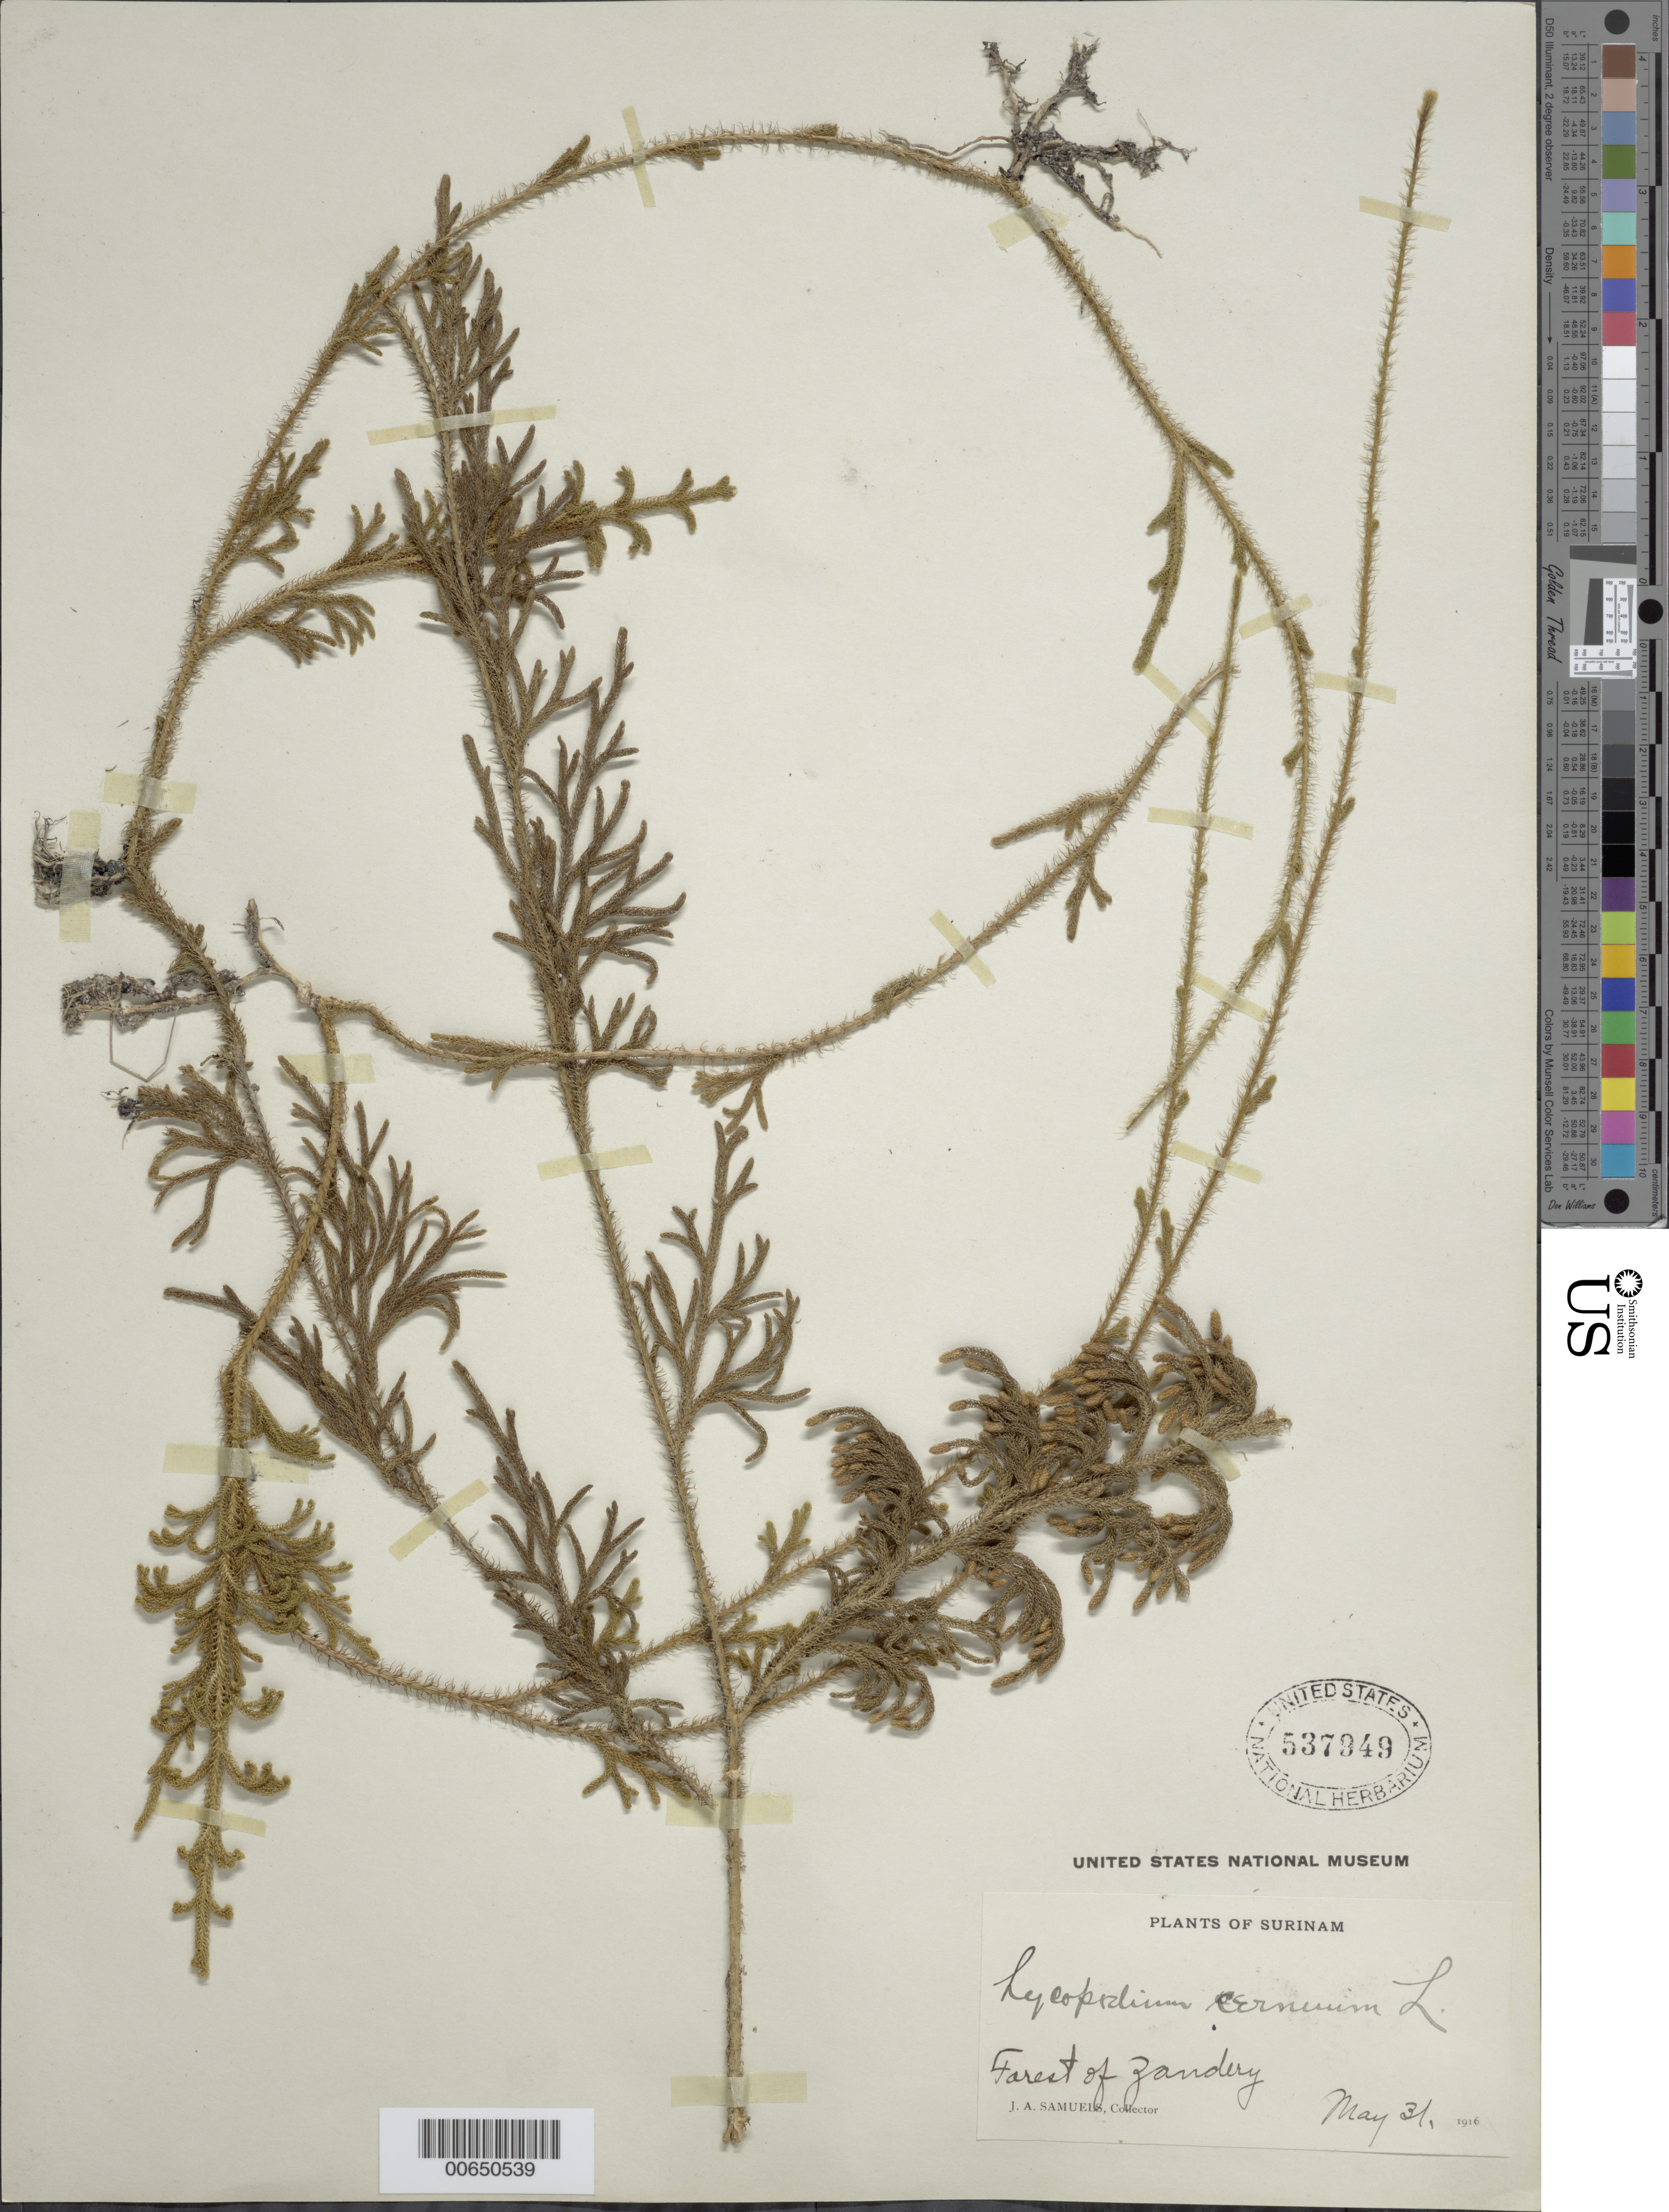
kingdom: Plantae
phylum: Tracheophyta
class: Lycopodiopsida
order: Lycopodiales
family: Lycopodiaceae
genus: Palhinhaea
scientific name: Palhinhaea cernua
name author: (L.) Vasc. & Franco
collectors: J. A. Samuels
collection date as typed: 31-May-16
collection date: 1916-05-31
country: Suriname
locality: Forest of Zandery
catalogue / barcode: US 537949